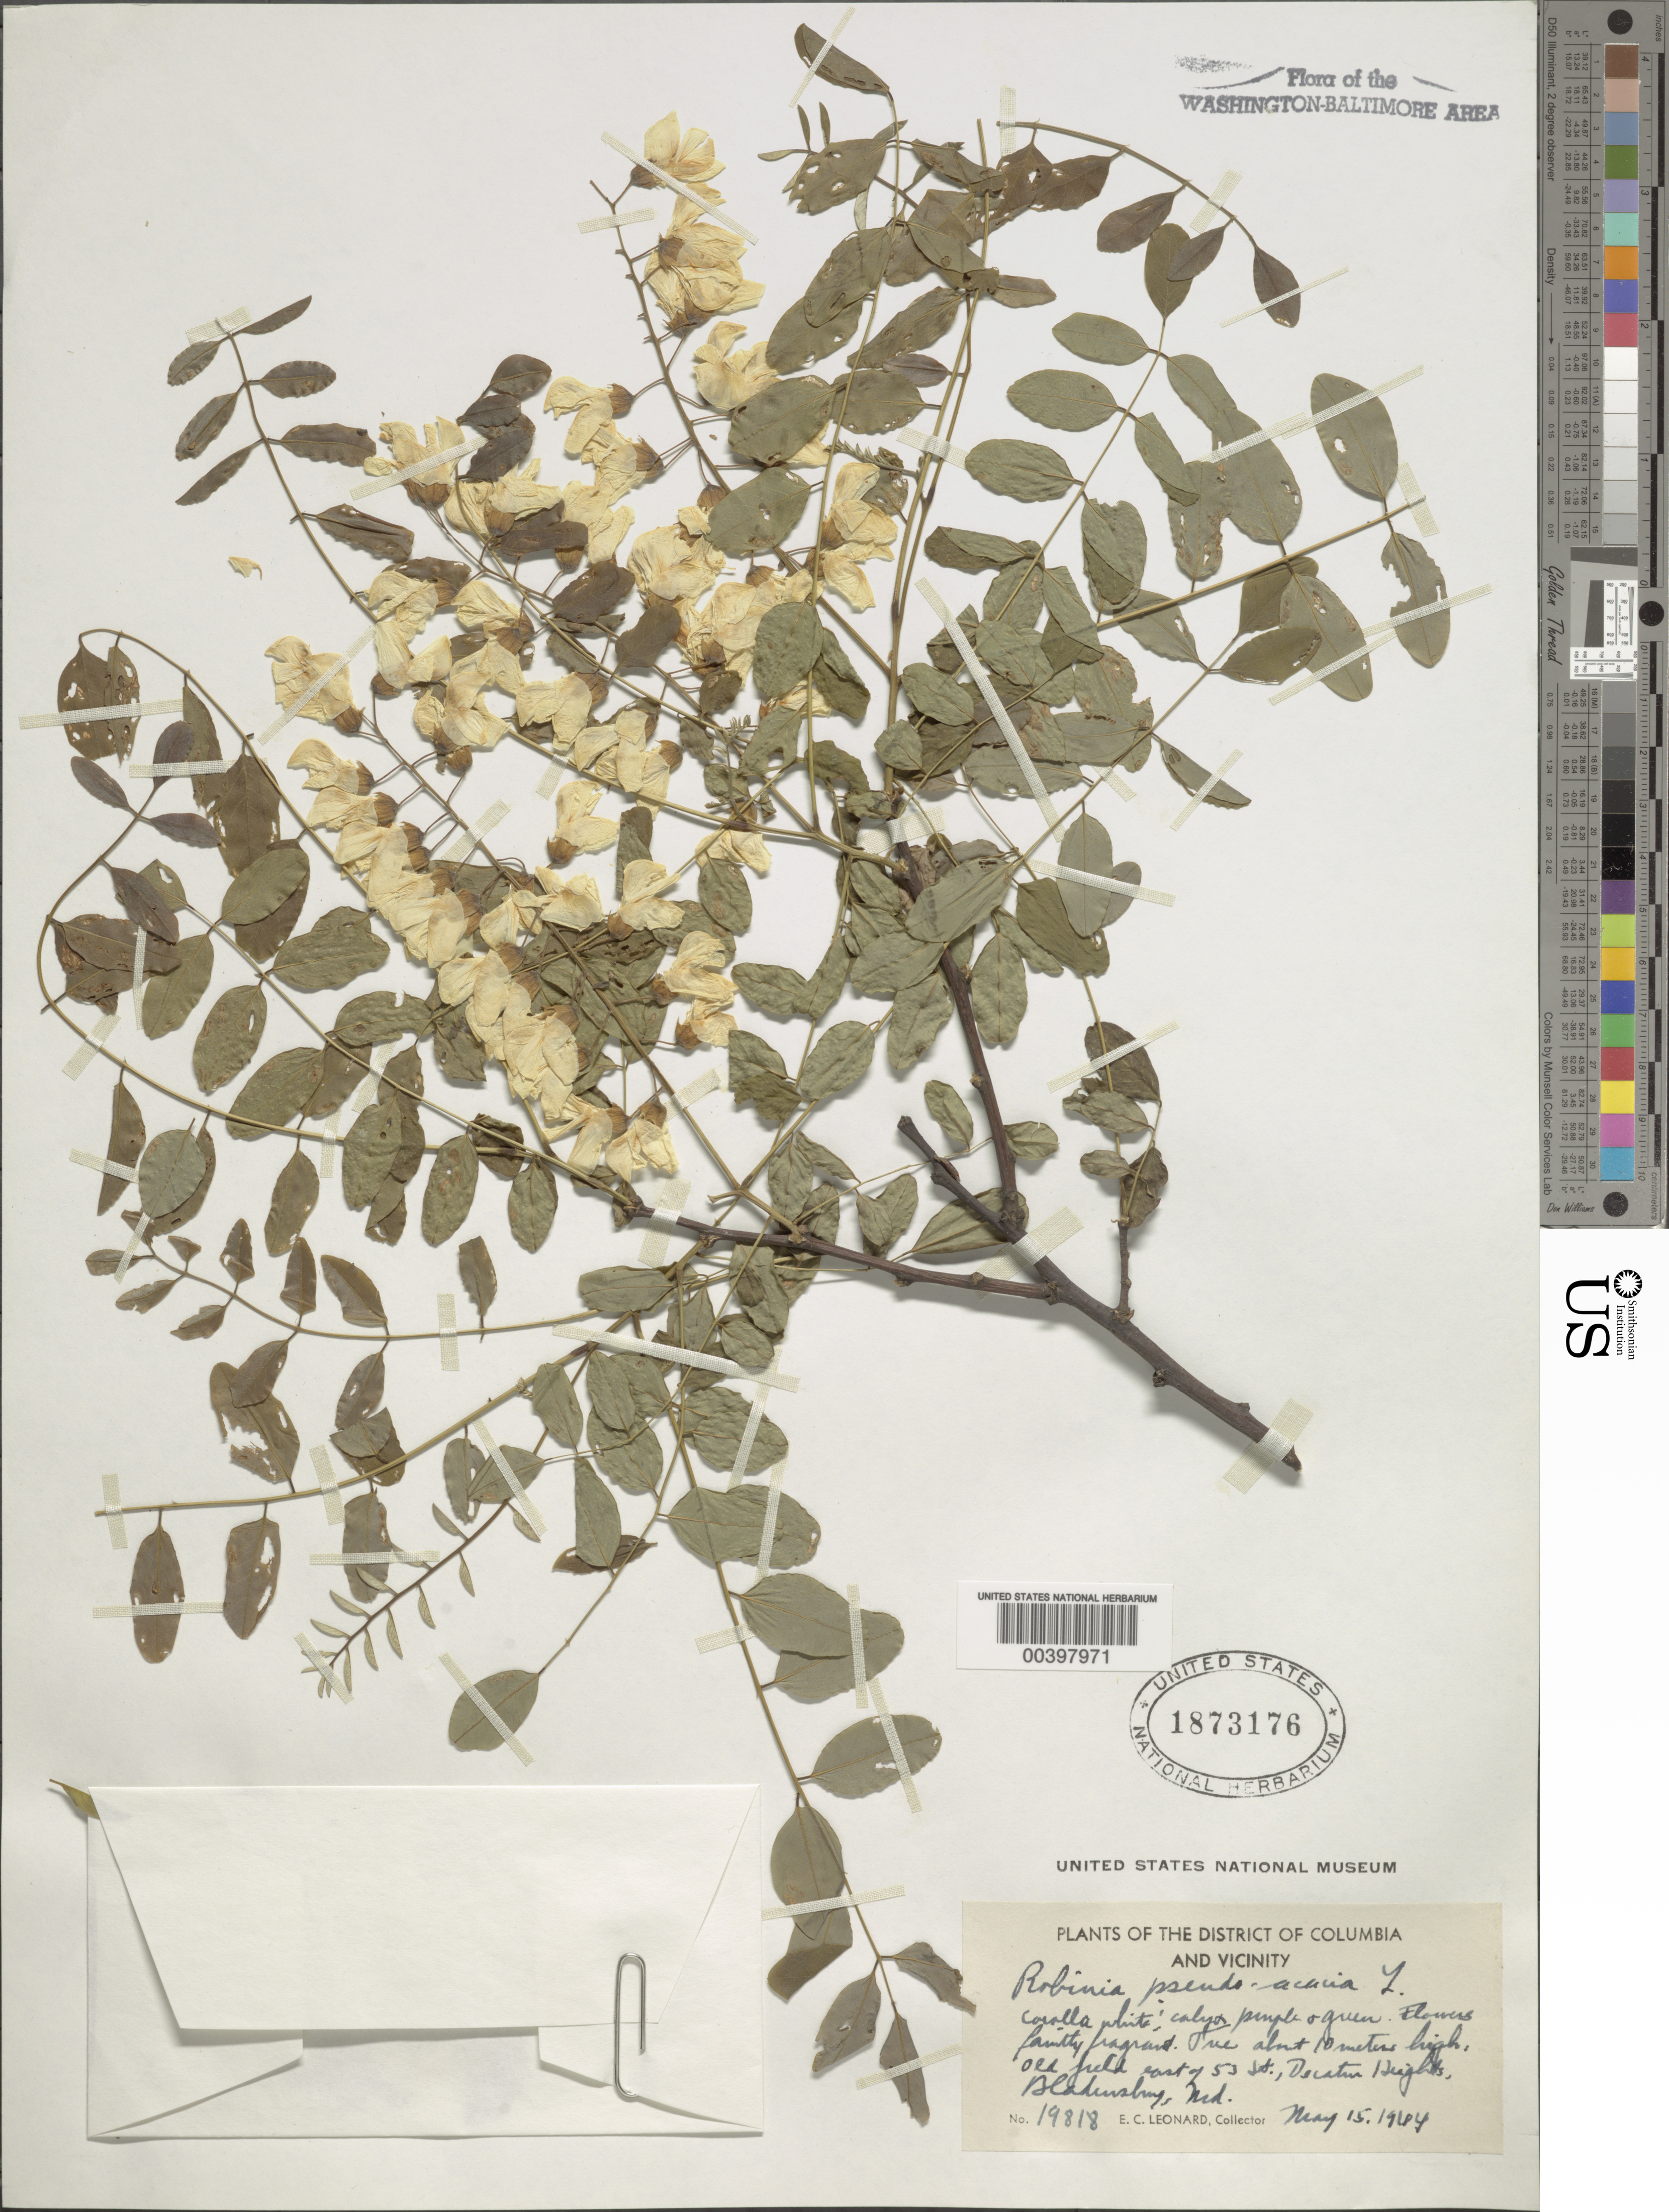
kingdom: Plantae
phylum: Tracheophyta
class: Magnoliopsida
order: Fabales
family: Fabaceae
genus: Robinia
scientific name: Robinia pseudoacacia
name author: L.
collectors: E. C. Leonard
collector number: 19818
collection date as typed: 15 May 1964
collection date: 1964-05-15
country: United States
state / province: Maryland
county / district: Prince George's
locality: Decatur Heights, Bladensburg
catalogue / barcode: US 1873176